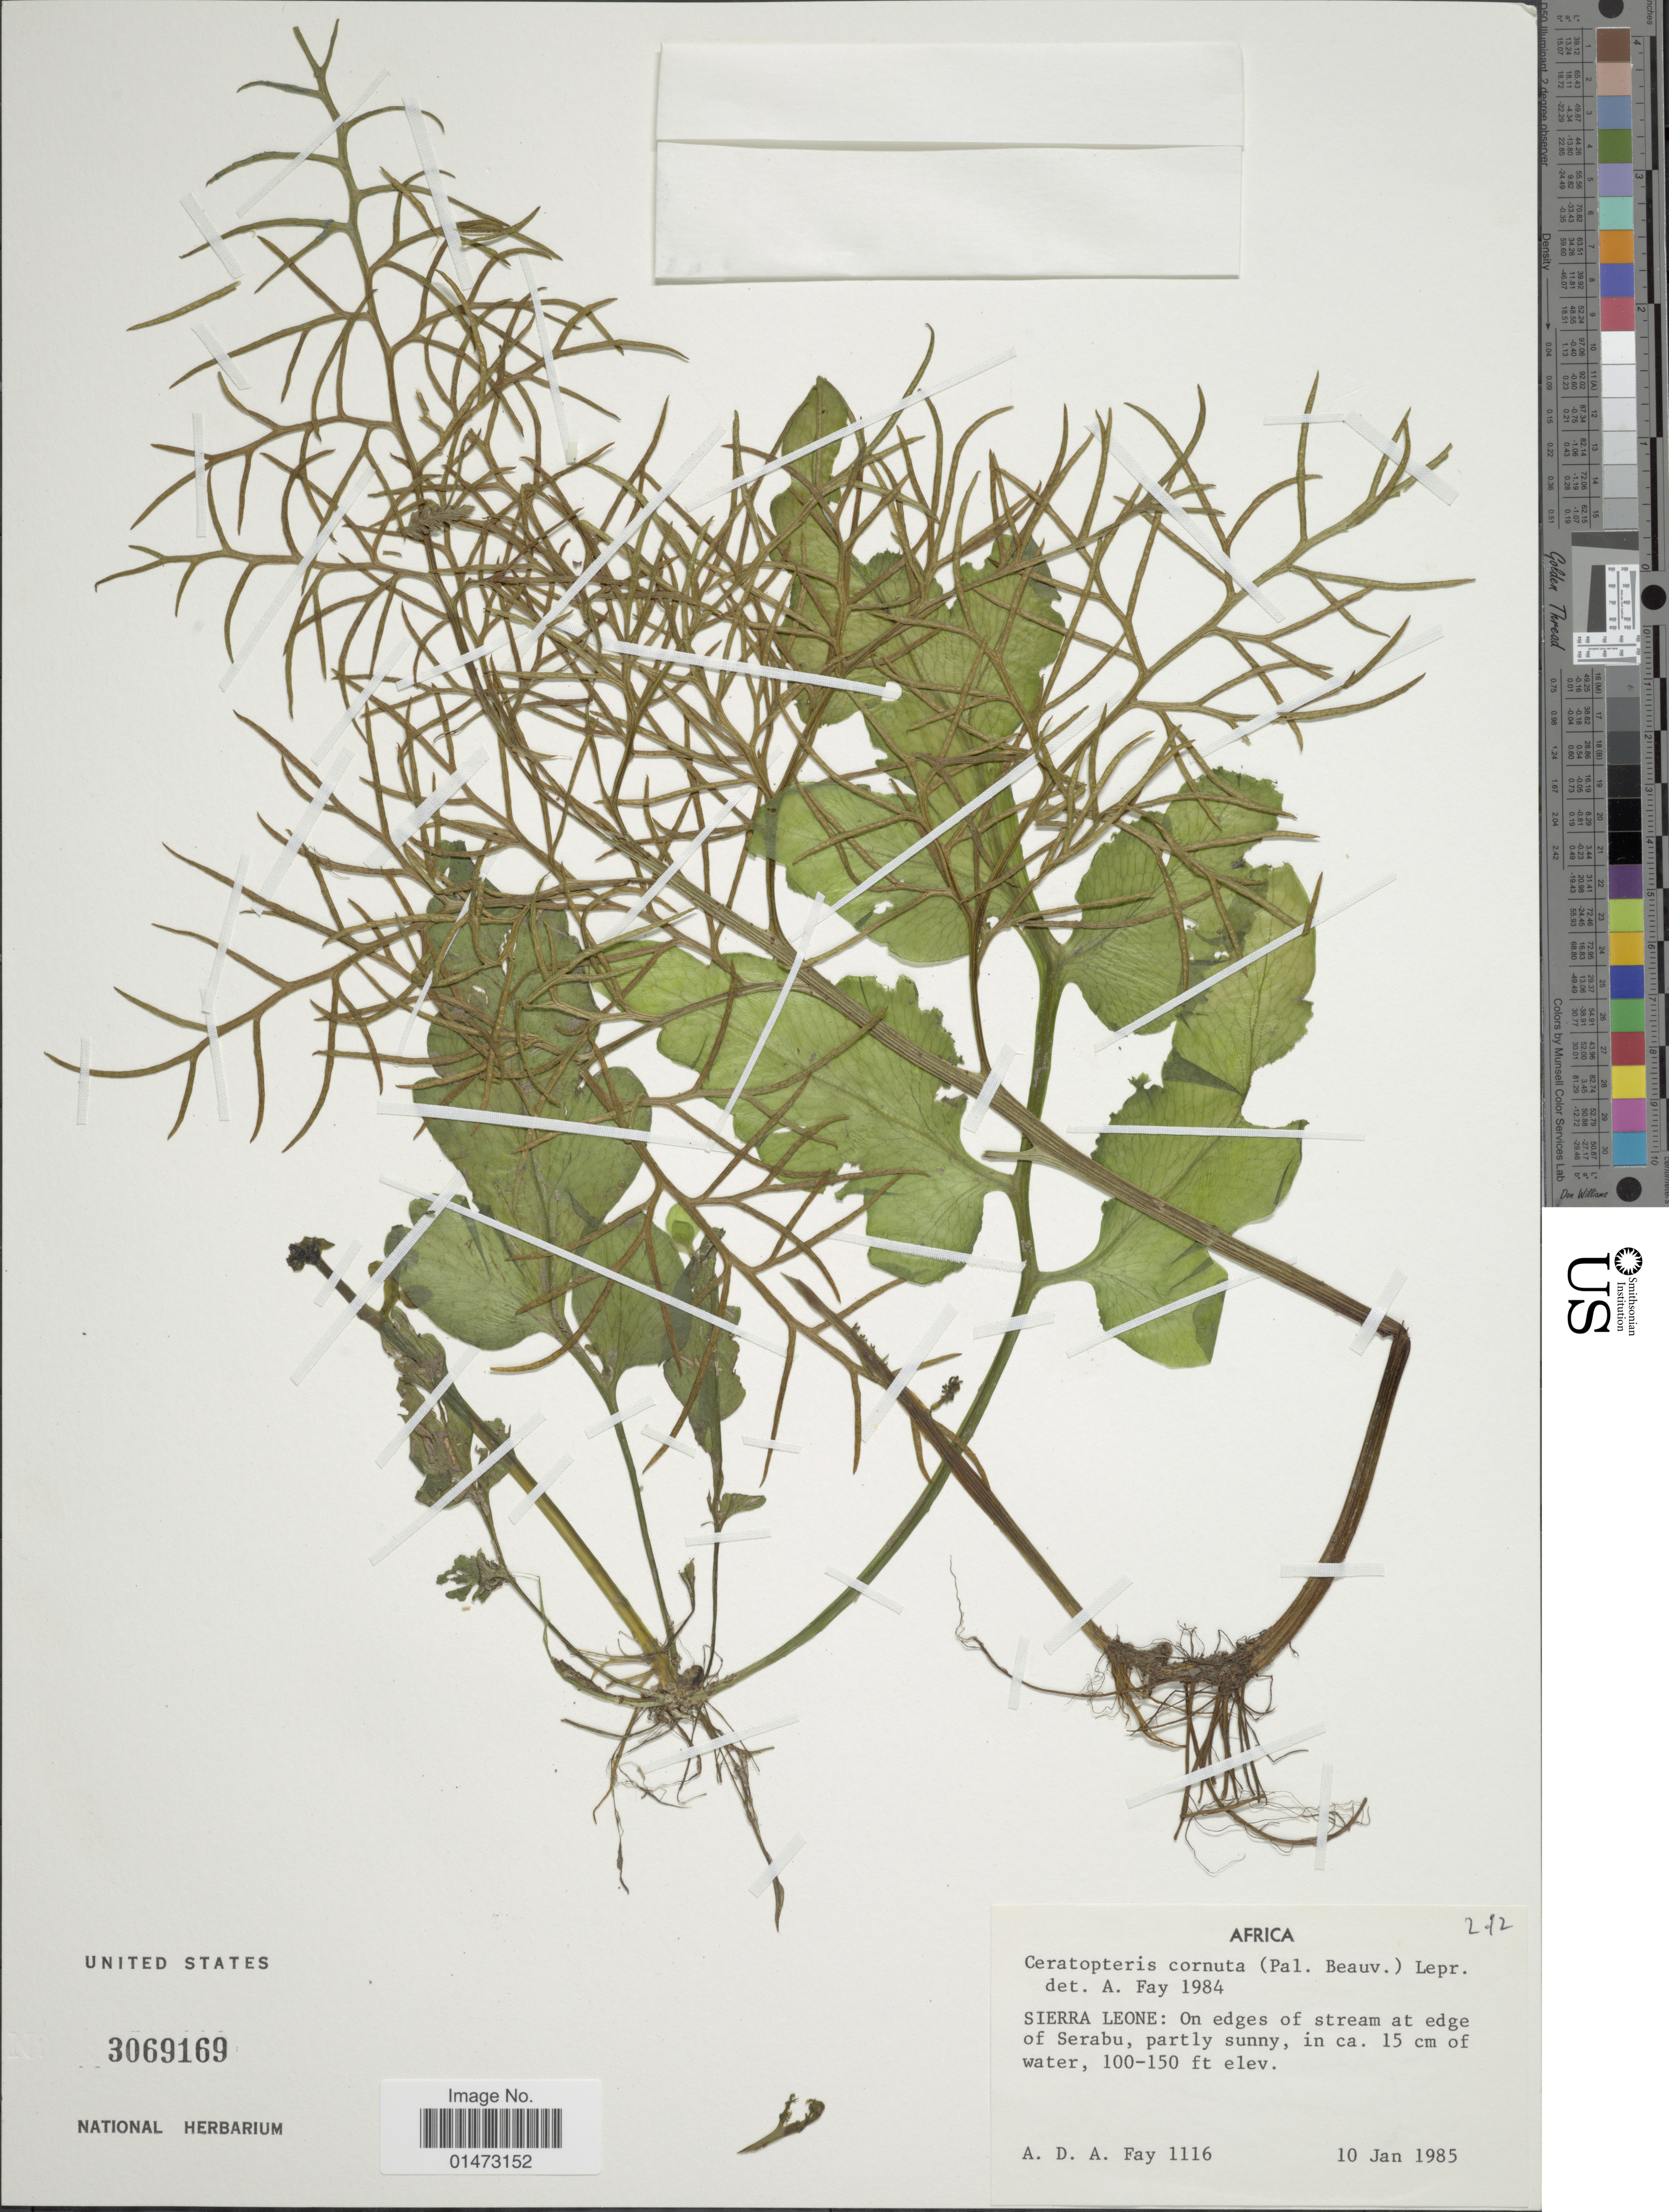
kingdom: Plantae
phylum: Tracheophyta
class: Polypodiopsida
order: Polypodiales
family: Pteridaceae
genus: Ceratopteris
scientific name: Ceratopteris cornuta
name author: (P. Beauv.) Le Prieur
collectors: A. Fay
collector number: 1116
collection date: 1985-01-10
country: Sierra Leone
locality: Africa. Sierra Leone: On edges of stream at edge of Serabu, partly sunny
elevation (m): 30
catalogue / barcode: US 3069169